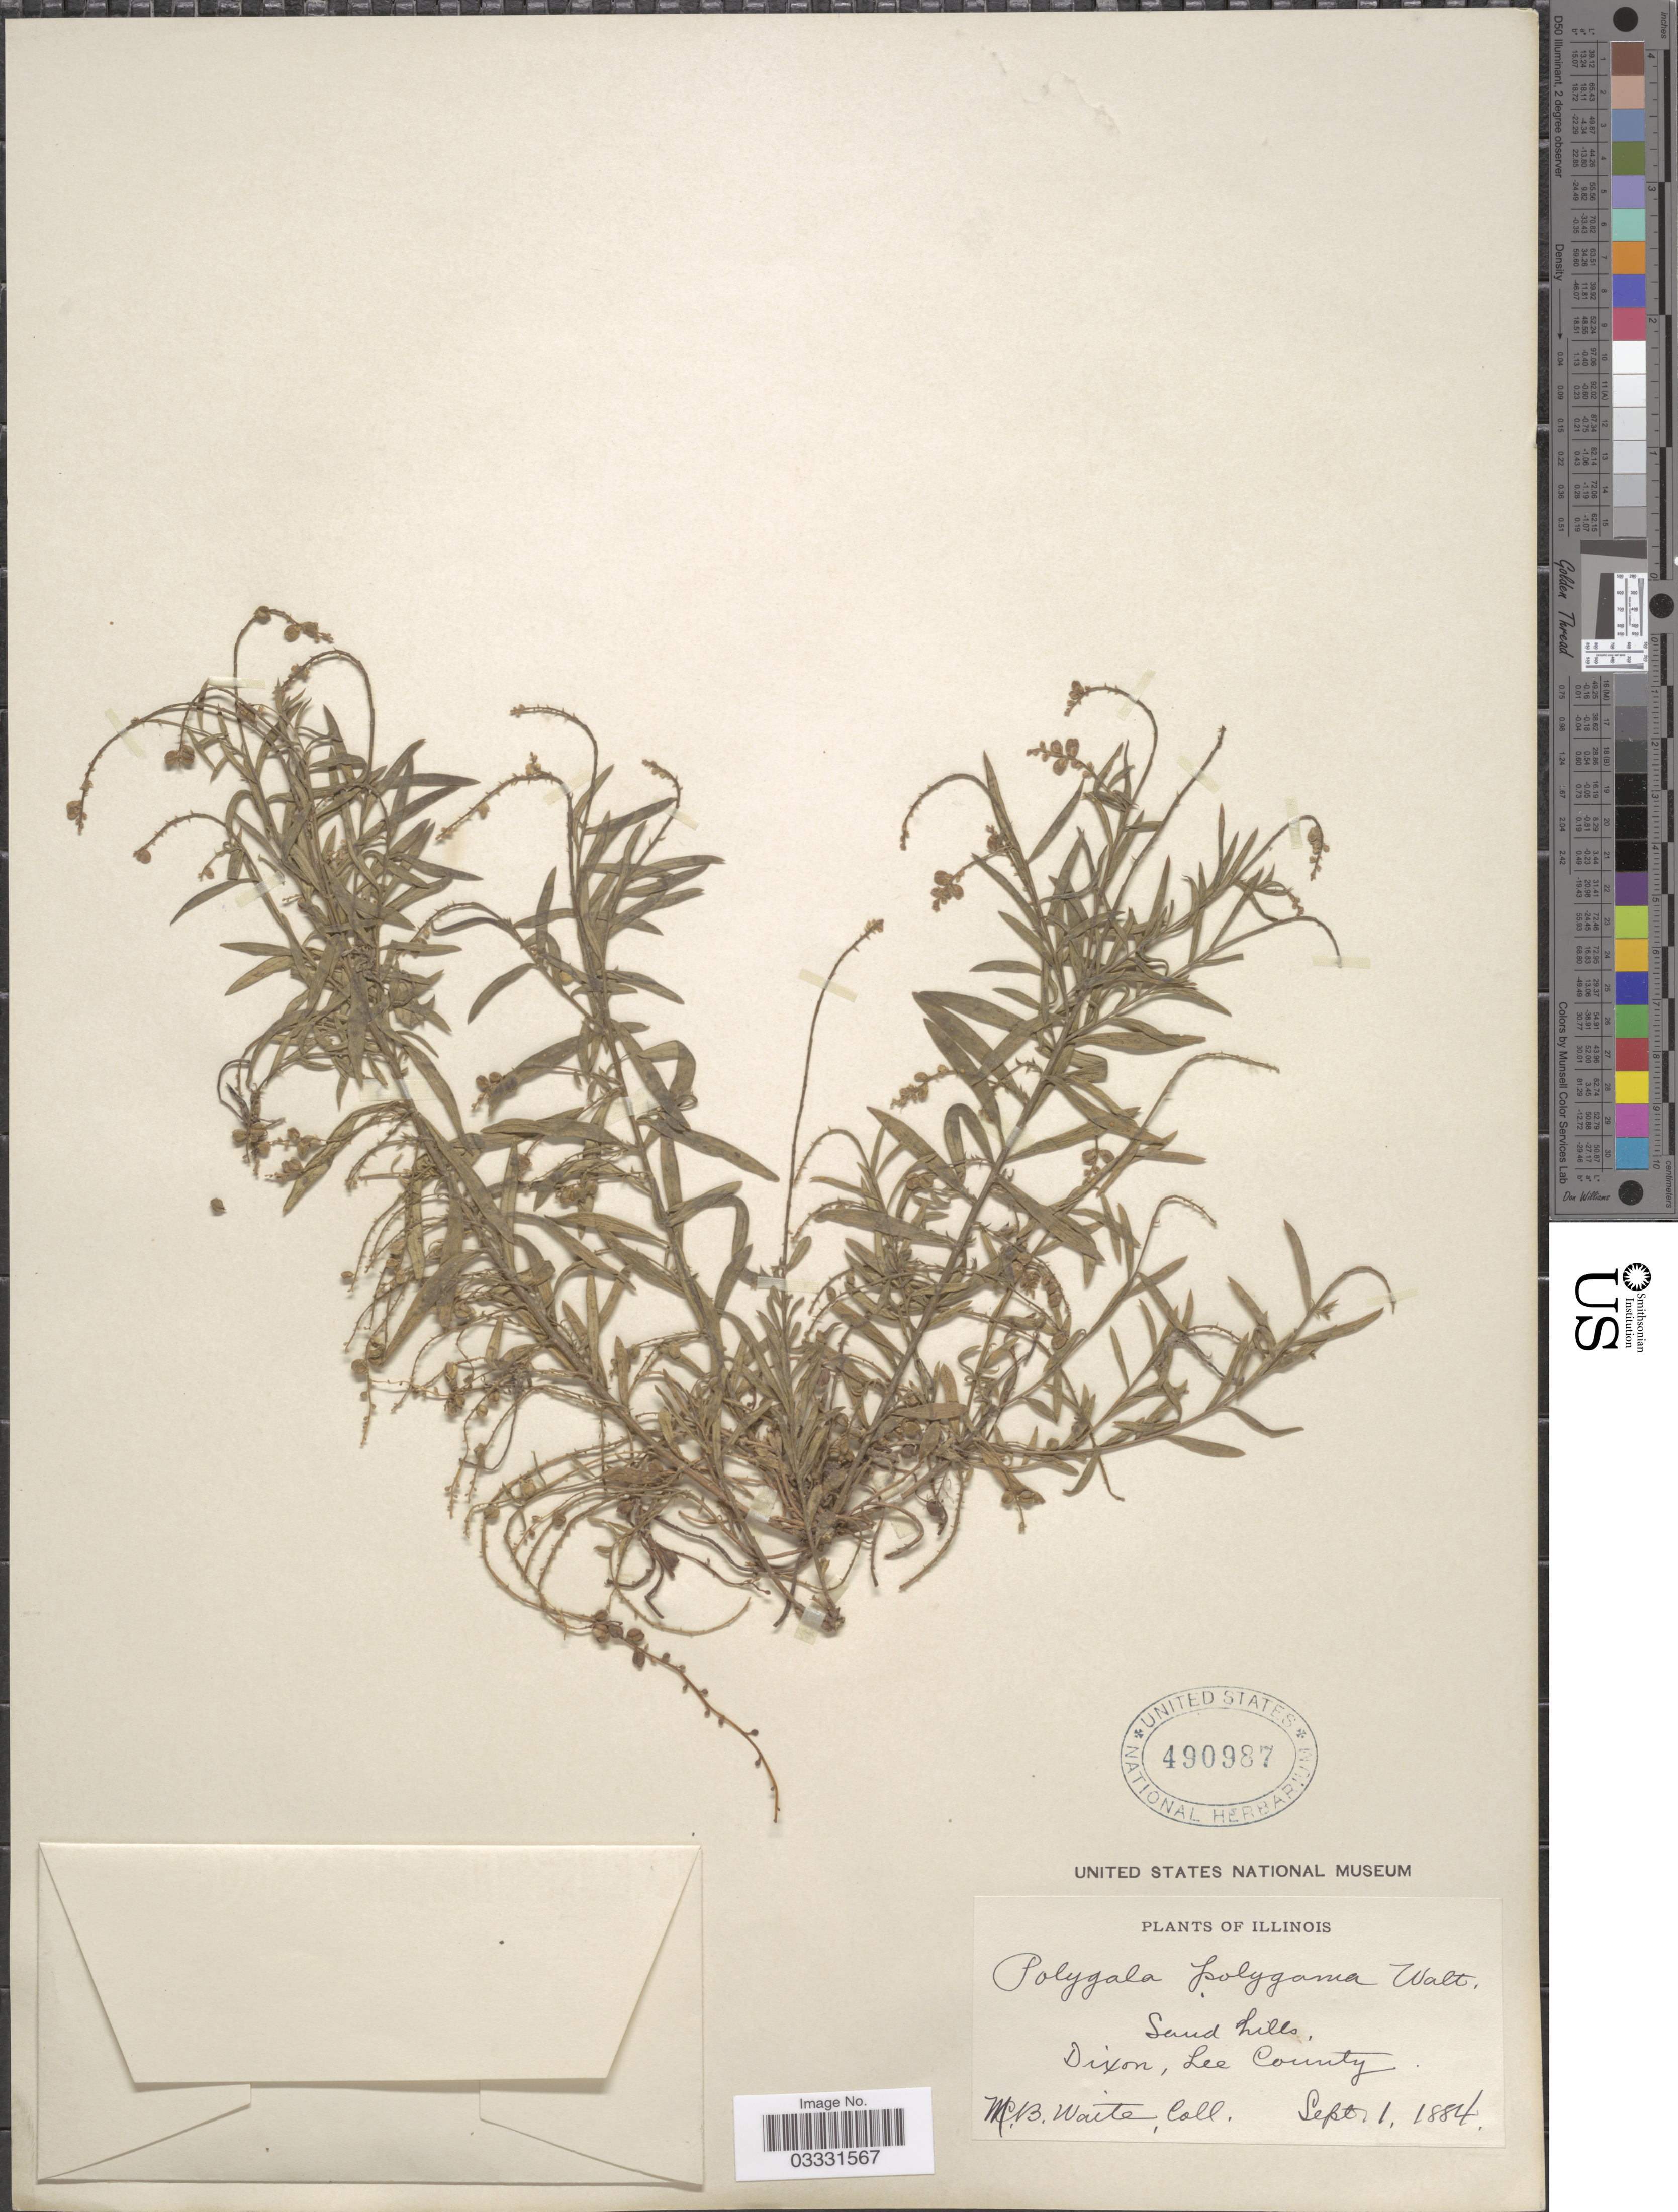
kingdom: Plantae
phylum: Tracheophyta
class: Magnoliopsida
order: Fabales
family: Polygalaceae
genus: Polygala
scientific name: Polygala polygama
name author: Walter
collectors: M. B. Waite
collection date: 1884-09-01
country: United States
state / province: Illinois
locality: Dixon, Lee County.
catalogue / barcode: US 490987